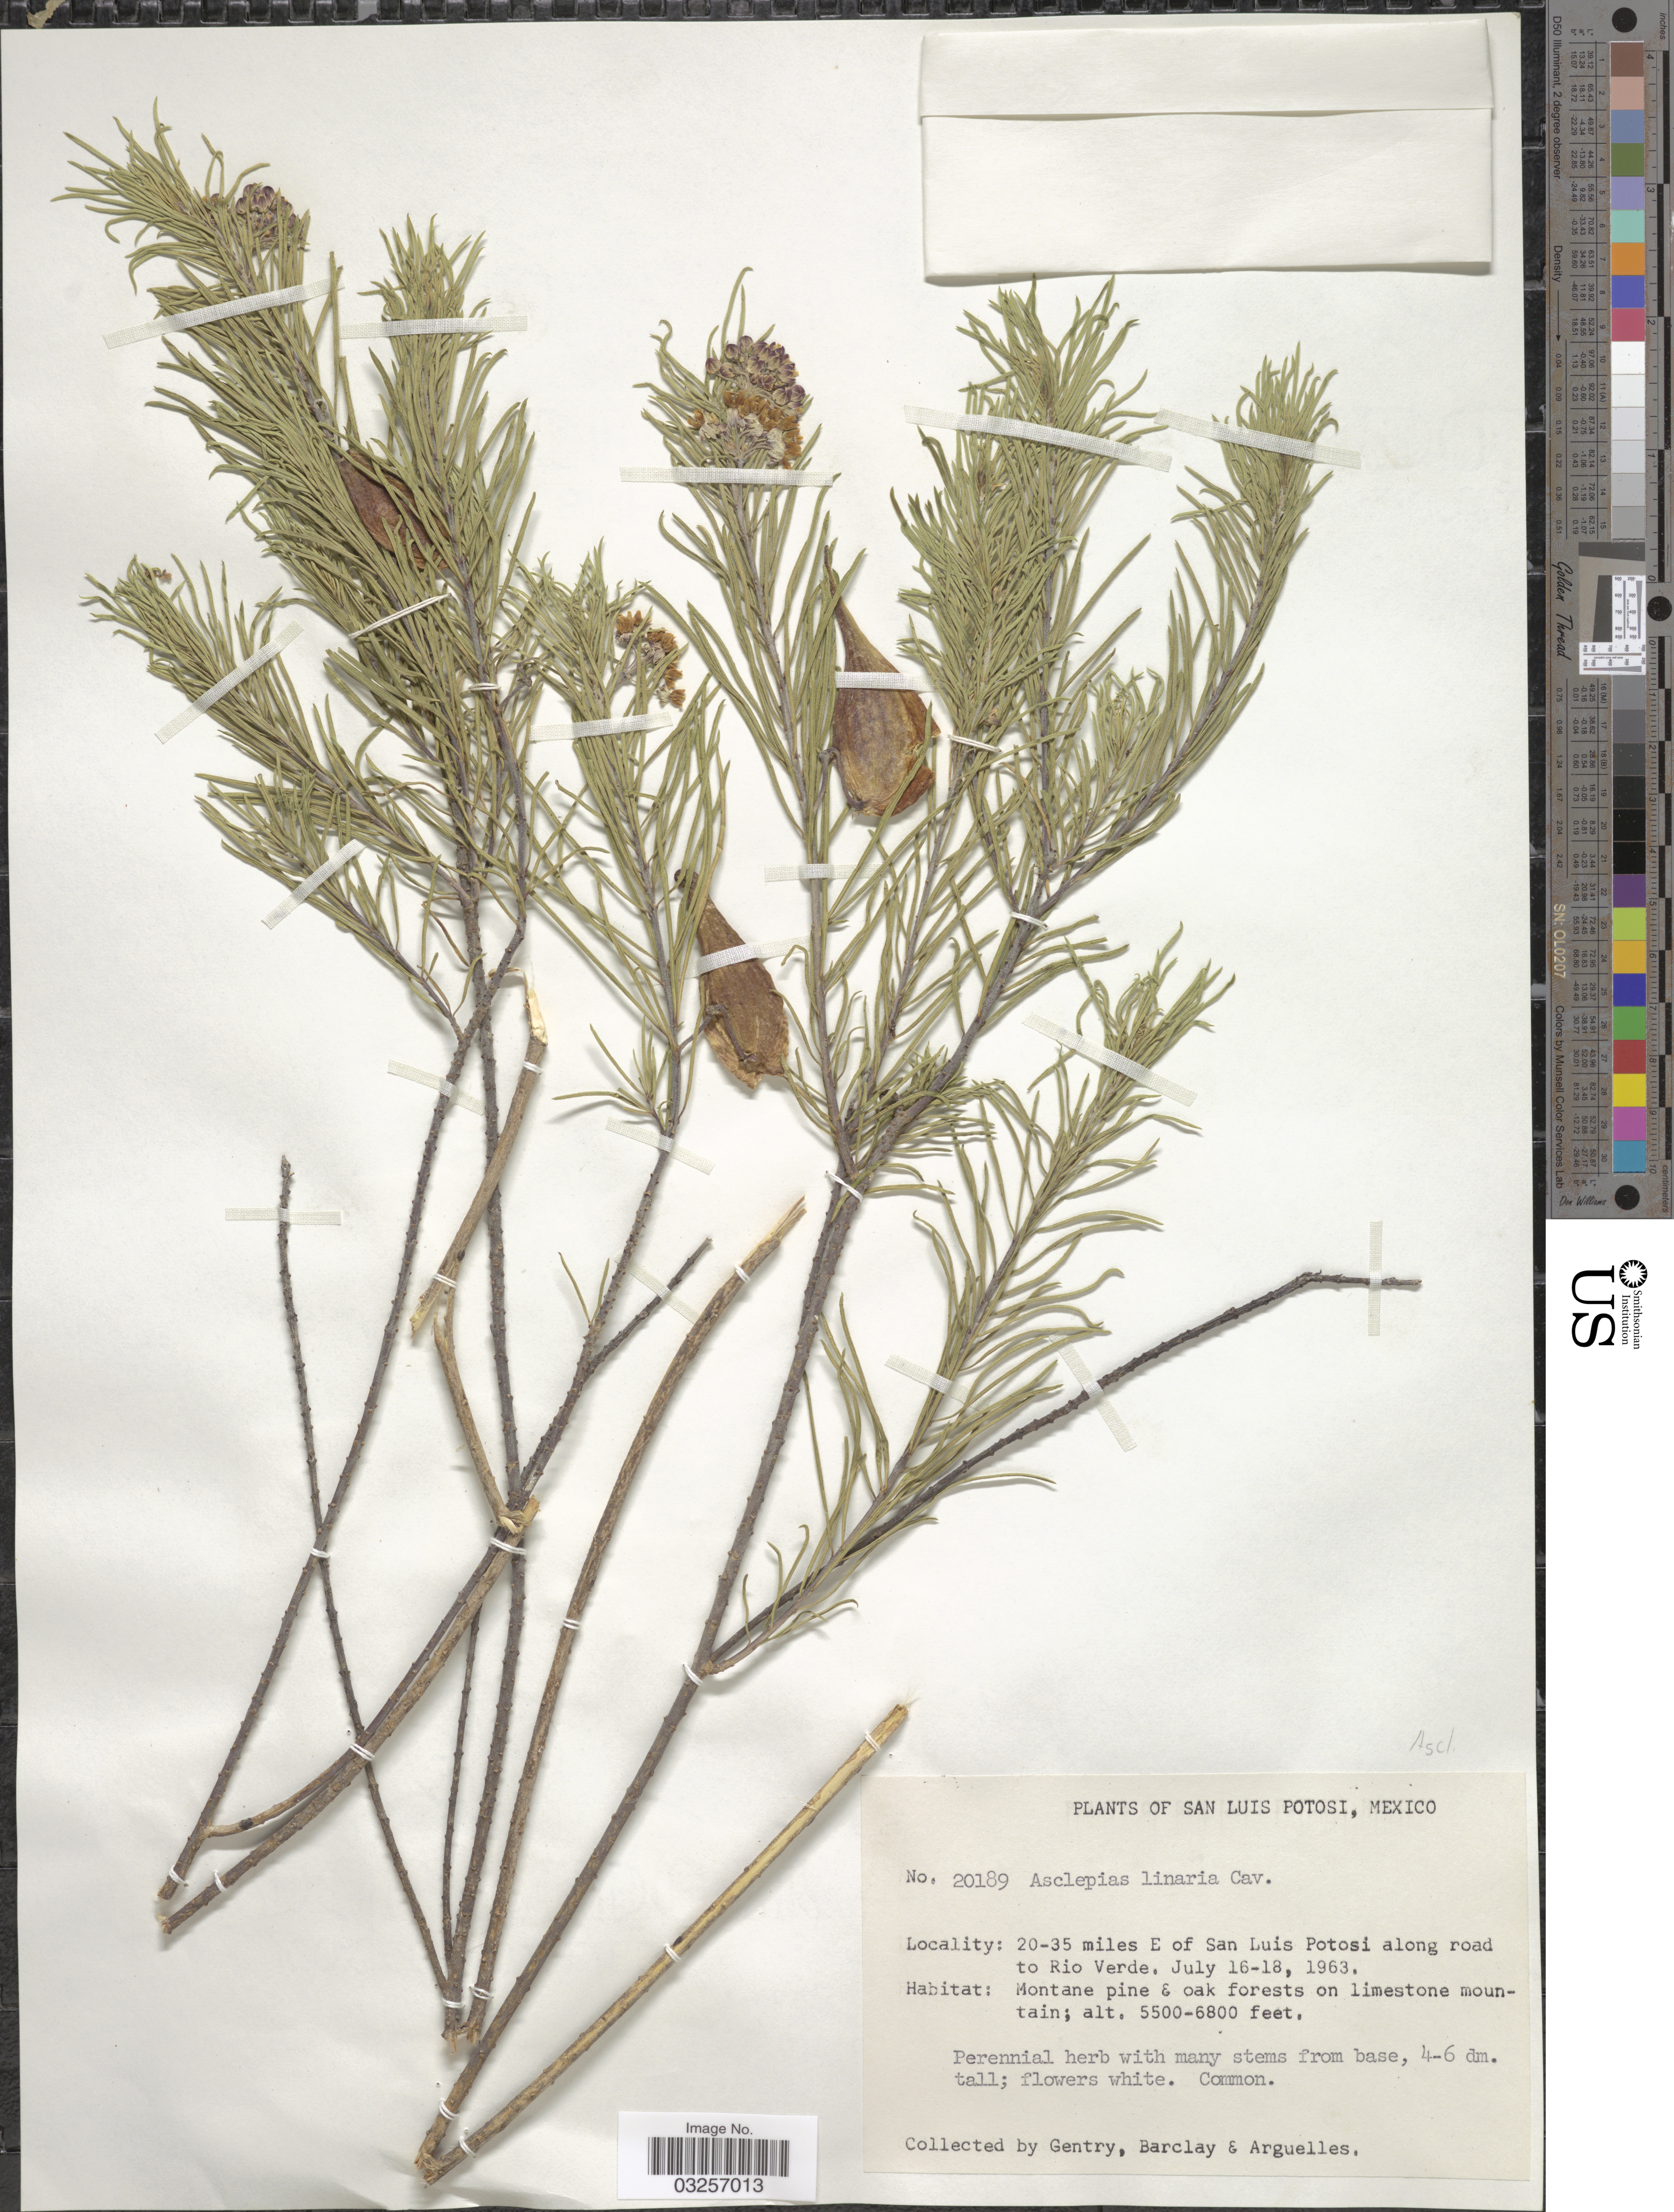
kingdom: Plantae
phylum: Tracheophyta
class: Magnoliopsida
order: Gentianales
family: Apocynaceae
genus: Asclepias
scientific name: Asclepias linaria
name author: Cav.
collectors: Gentry, --, -- Barclay & Arguelles, --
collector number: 20189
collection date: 1963-07-16/1963-07-18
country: Mexico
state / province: San Luis Potosí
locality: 20-35 miles E of San Luis Potosi along road to Rio Verde.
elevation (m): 1676